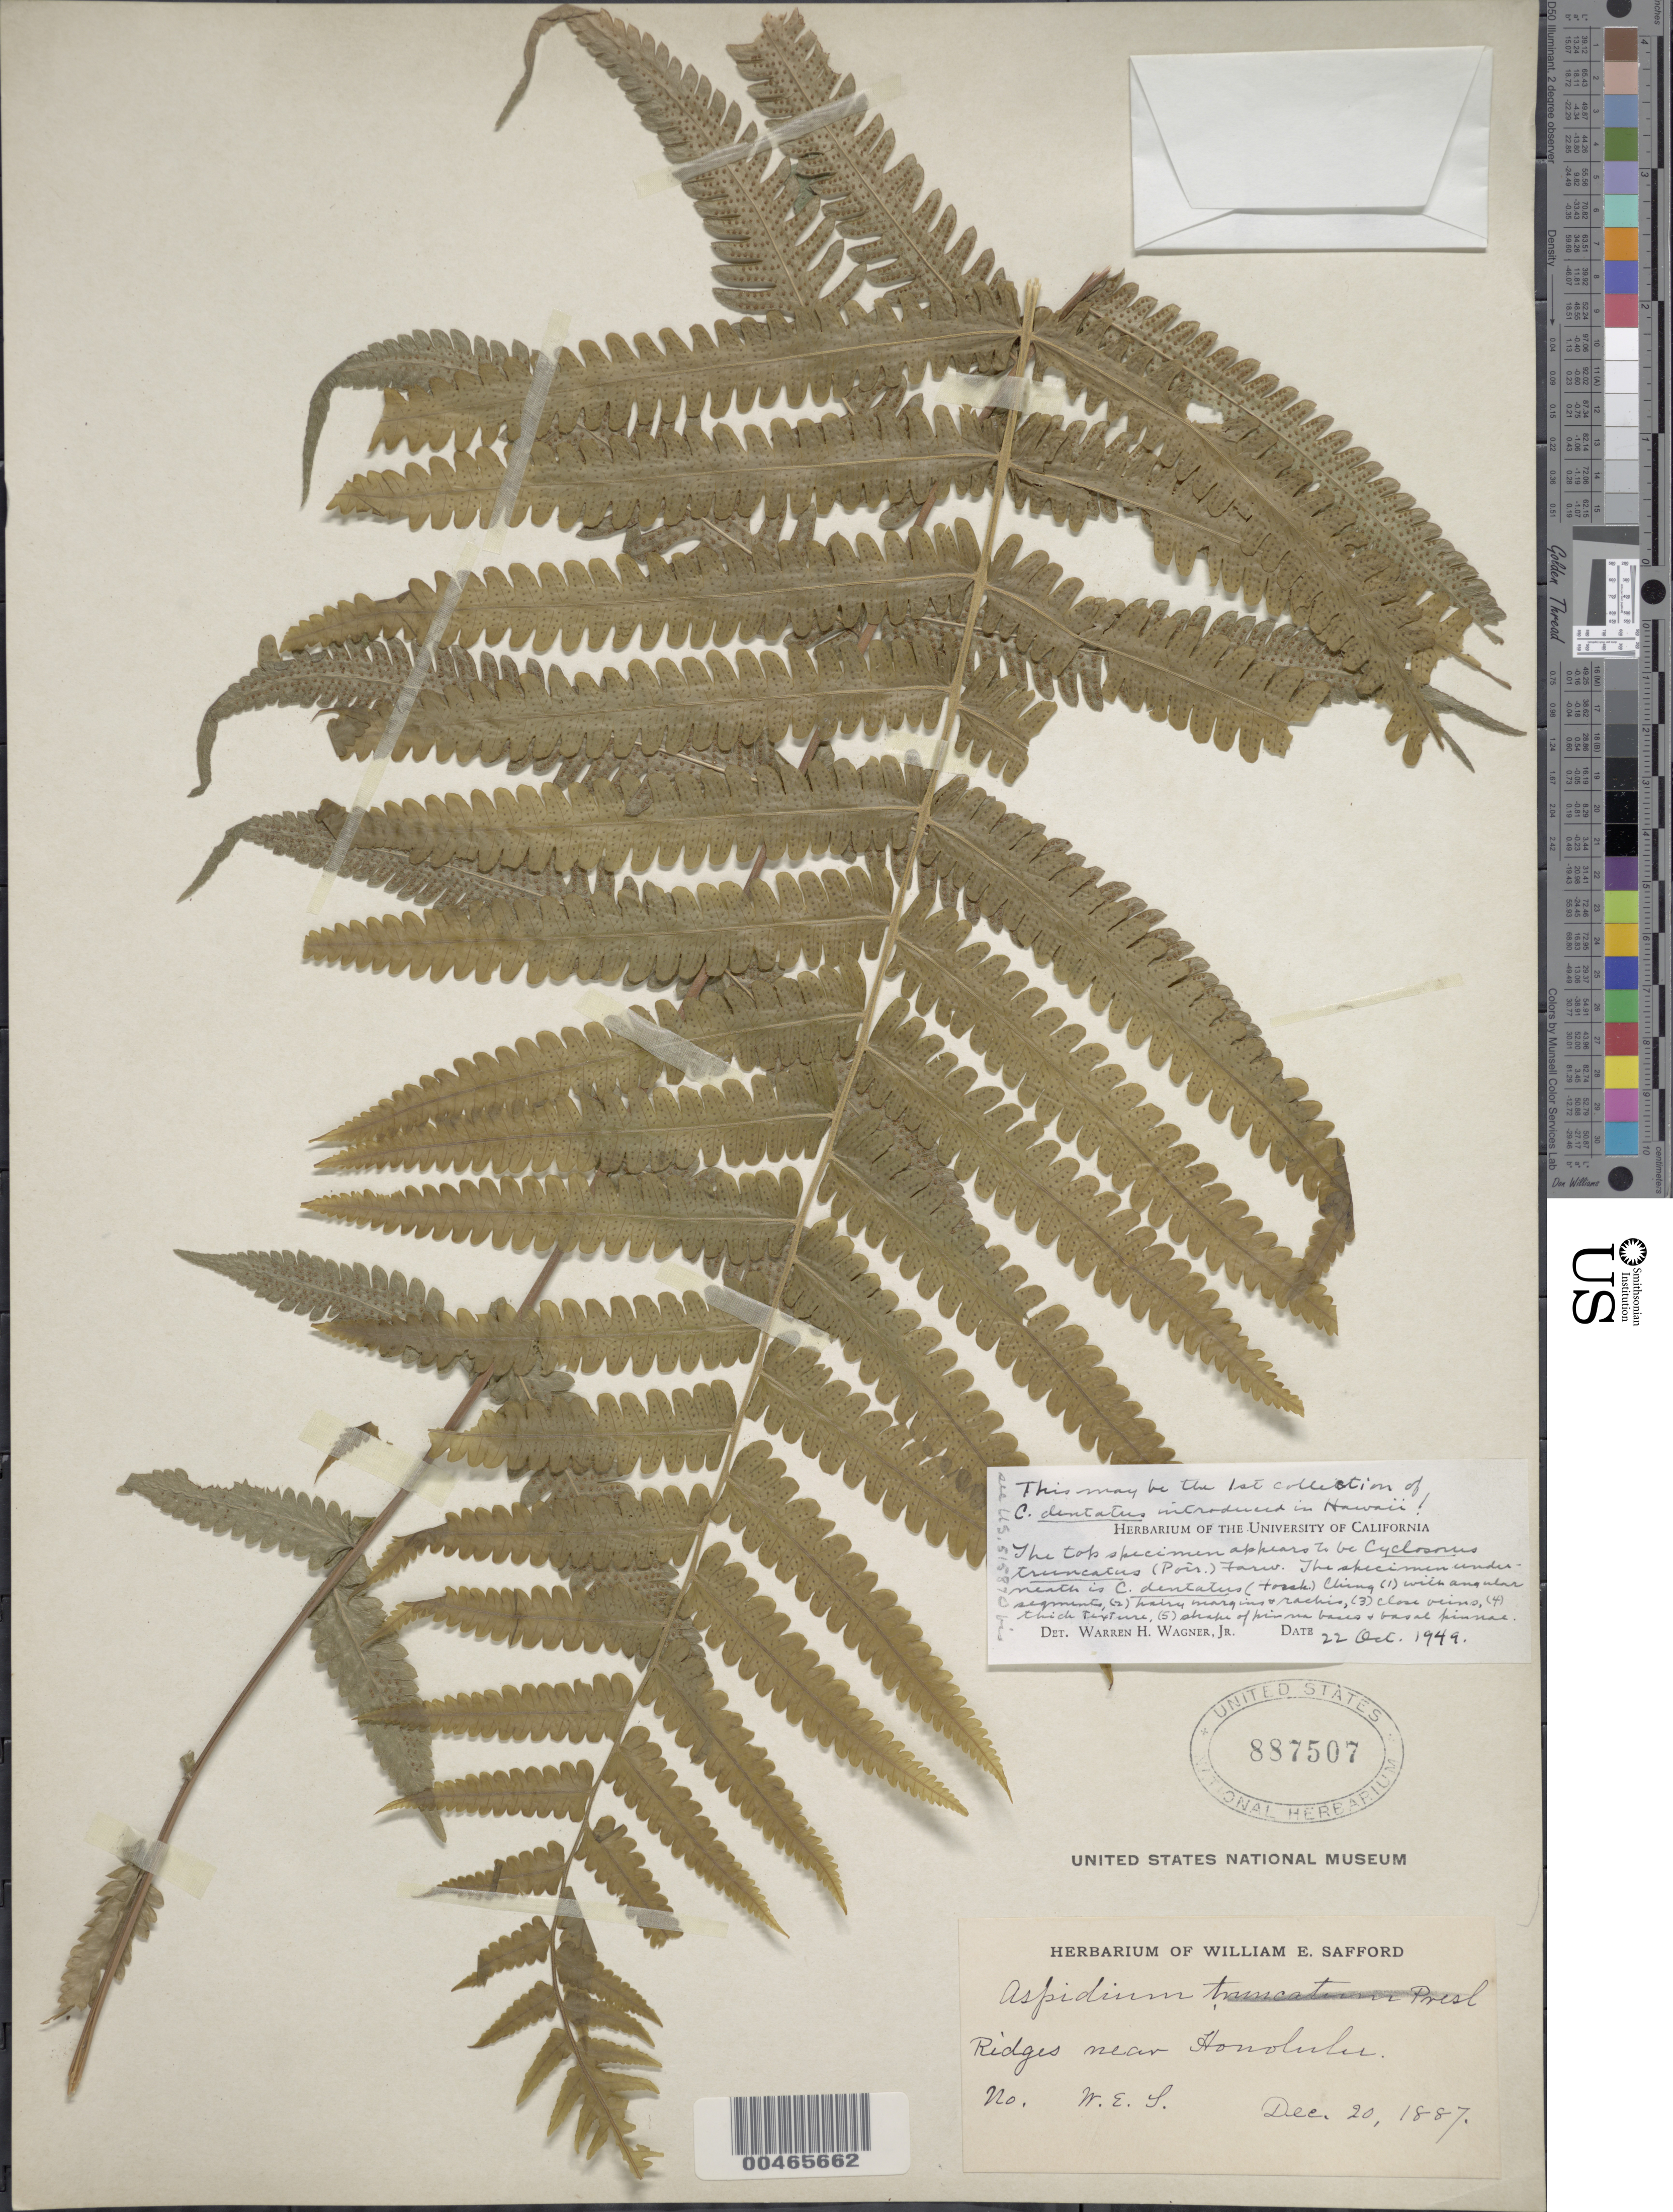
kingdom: Plantae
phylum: Tracheophyta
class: Polypodiopsida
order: Polypodiales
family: Thelypteridaceae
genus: Christella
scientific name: Christella dentata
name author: (Forssk.) Brownsey & Jermy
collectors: W. E. Safford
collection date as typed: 20 Dec 1887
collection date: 1887-12-20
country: United States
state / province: Hawaii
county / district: Honolulu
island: Oahu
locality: Ridges near Honolulu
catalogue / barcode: US 887507